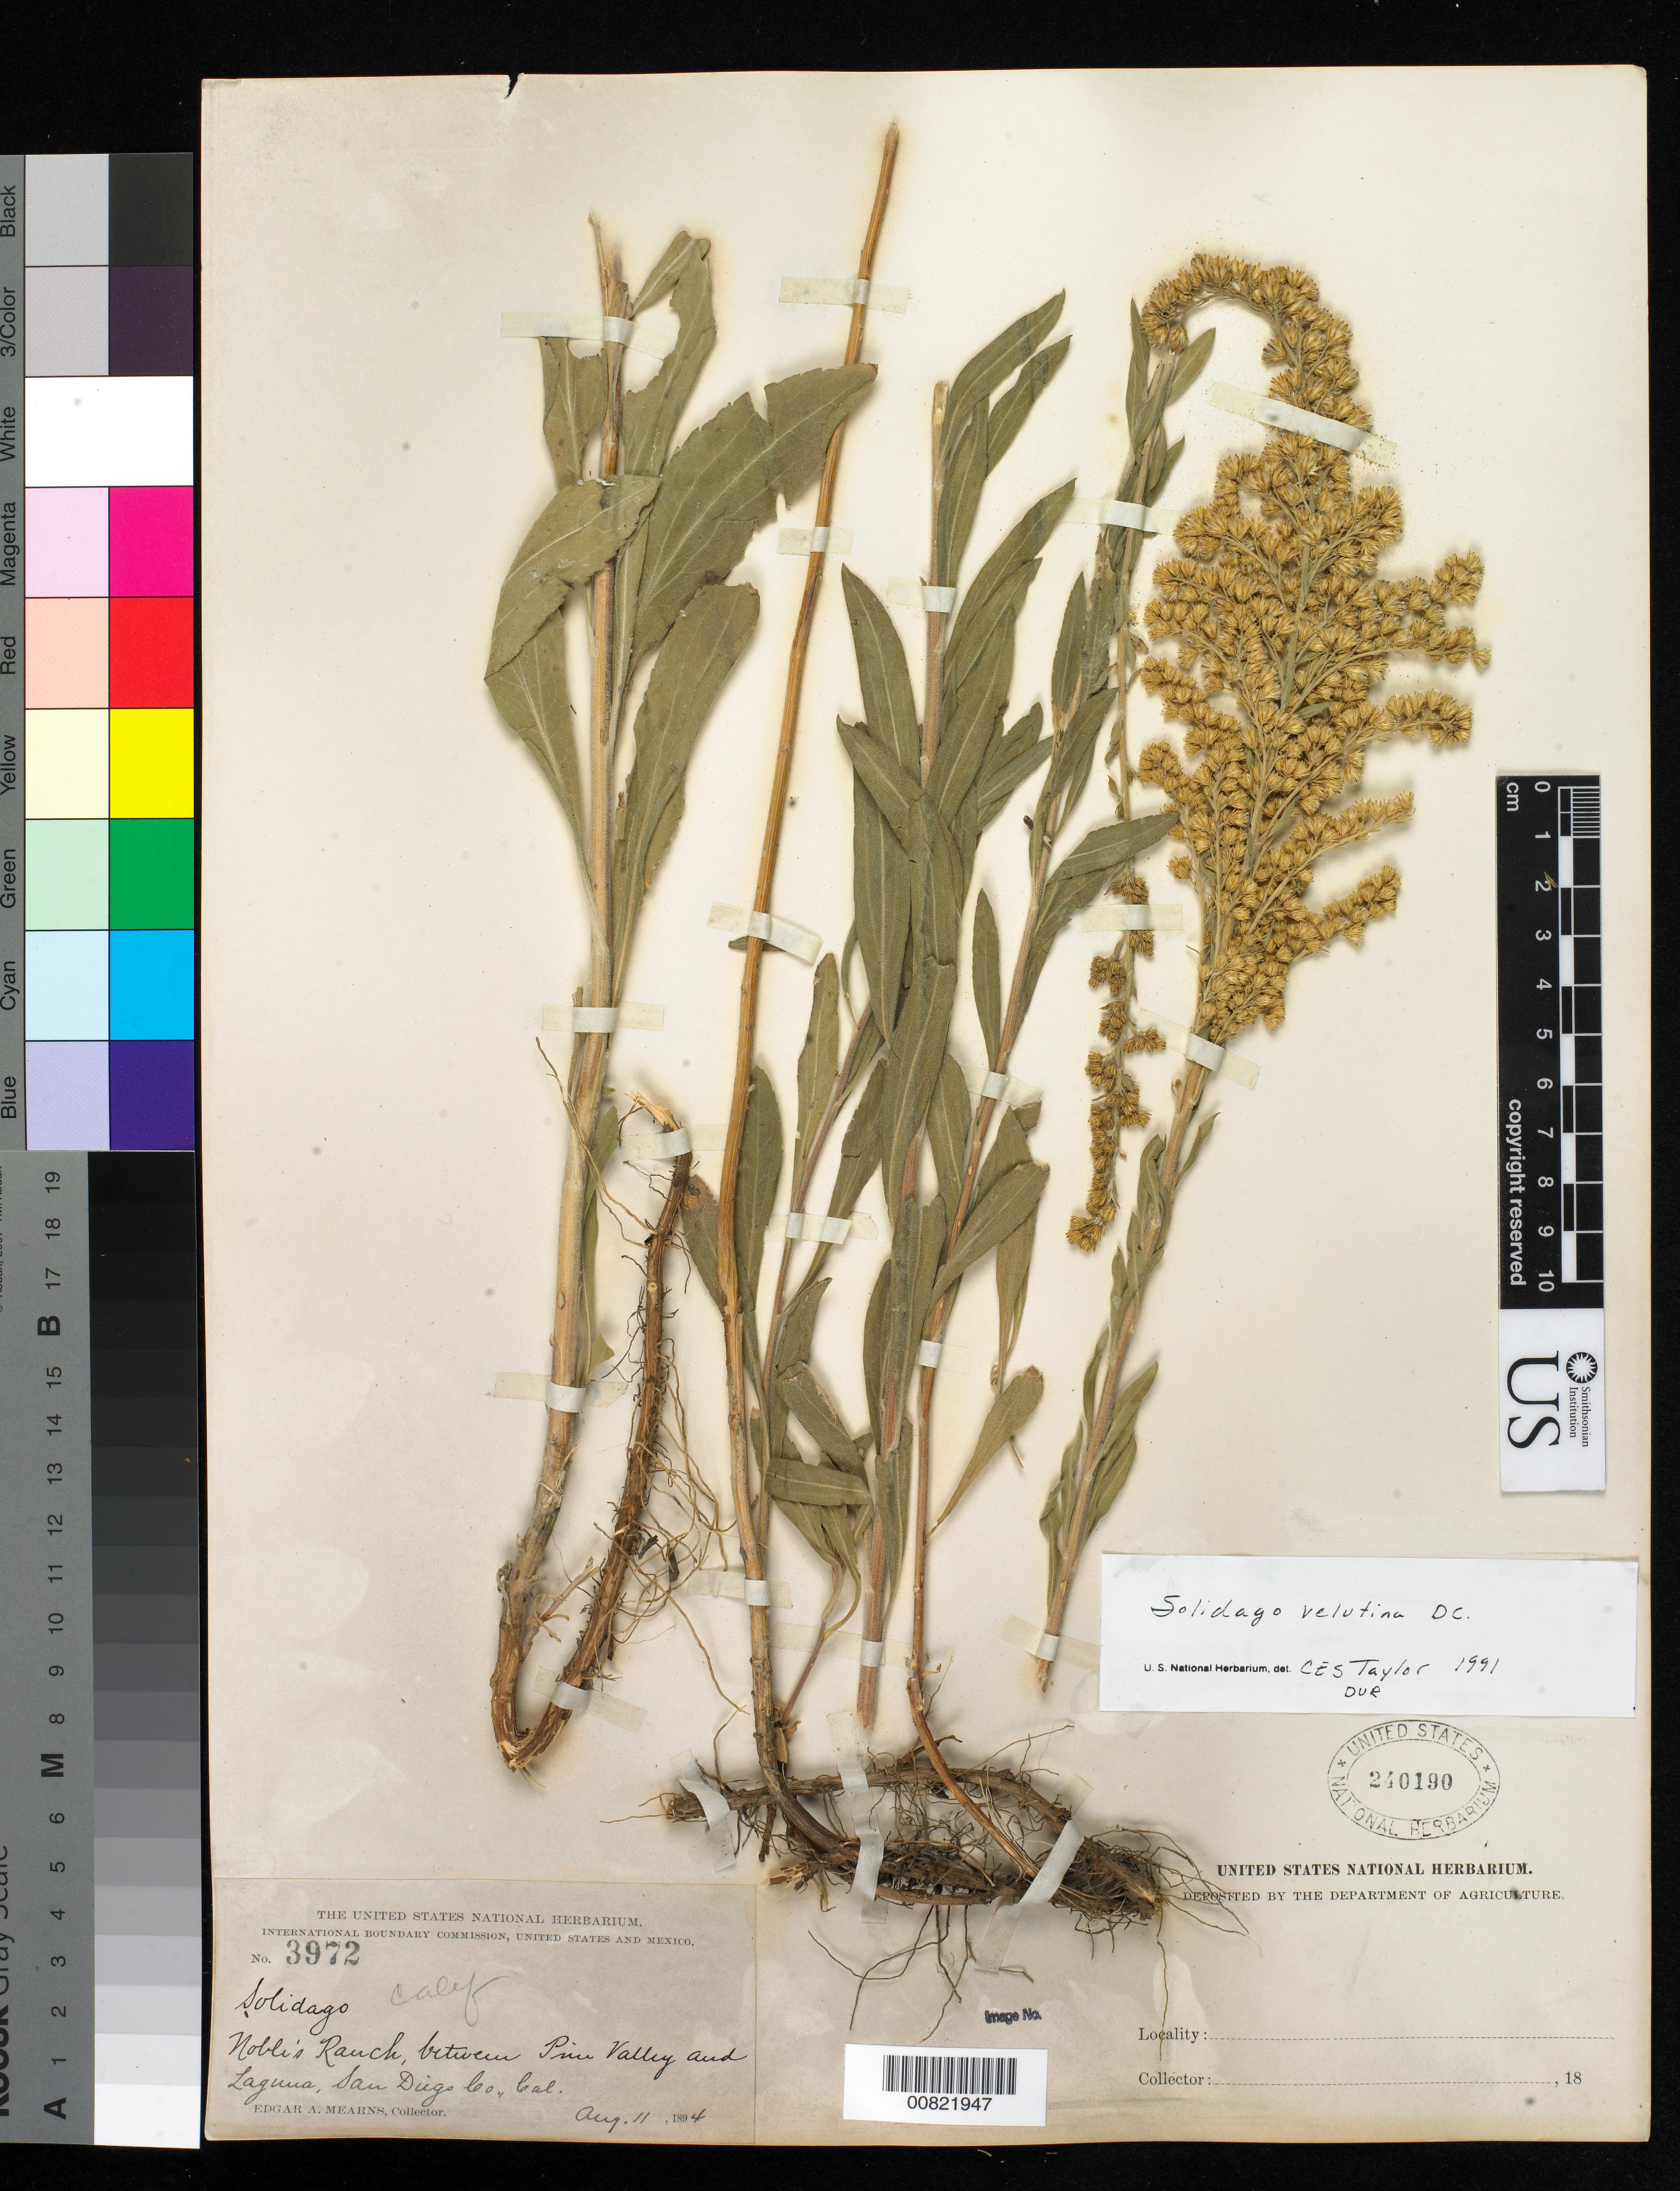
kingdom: Plantae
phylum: Tracheophyta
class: Magnoliopsida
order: Asterales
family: Asteraceae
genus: Solidago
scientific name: Solidago velutina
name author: DC.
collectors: E. A. Mearns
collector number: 3972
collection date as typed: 11 Aug 1894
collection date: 1894-08-11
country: United States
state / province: California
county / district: San Diego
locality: Noble's Ranch, between Pine Valley and Laguna, San Diego County, California.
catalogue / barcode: US 240190